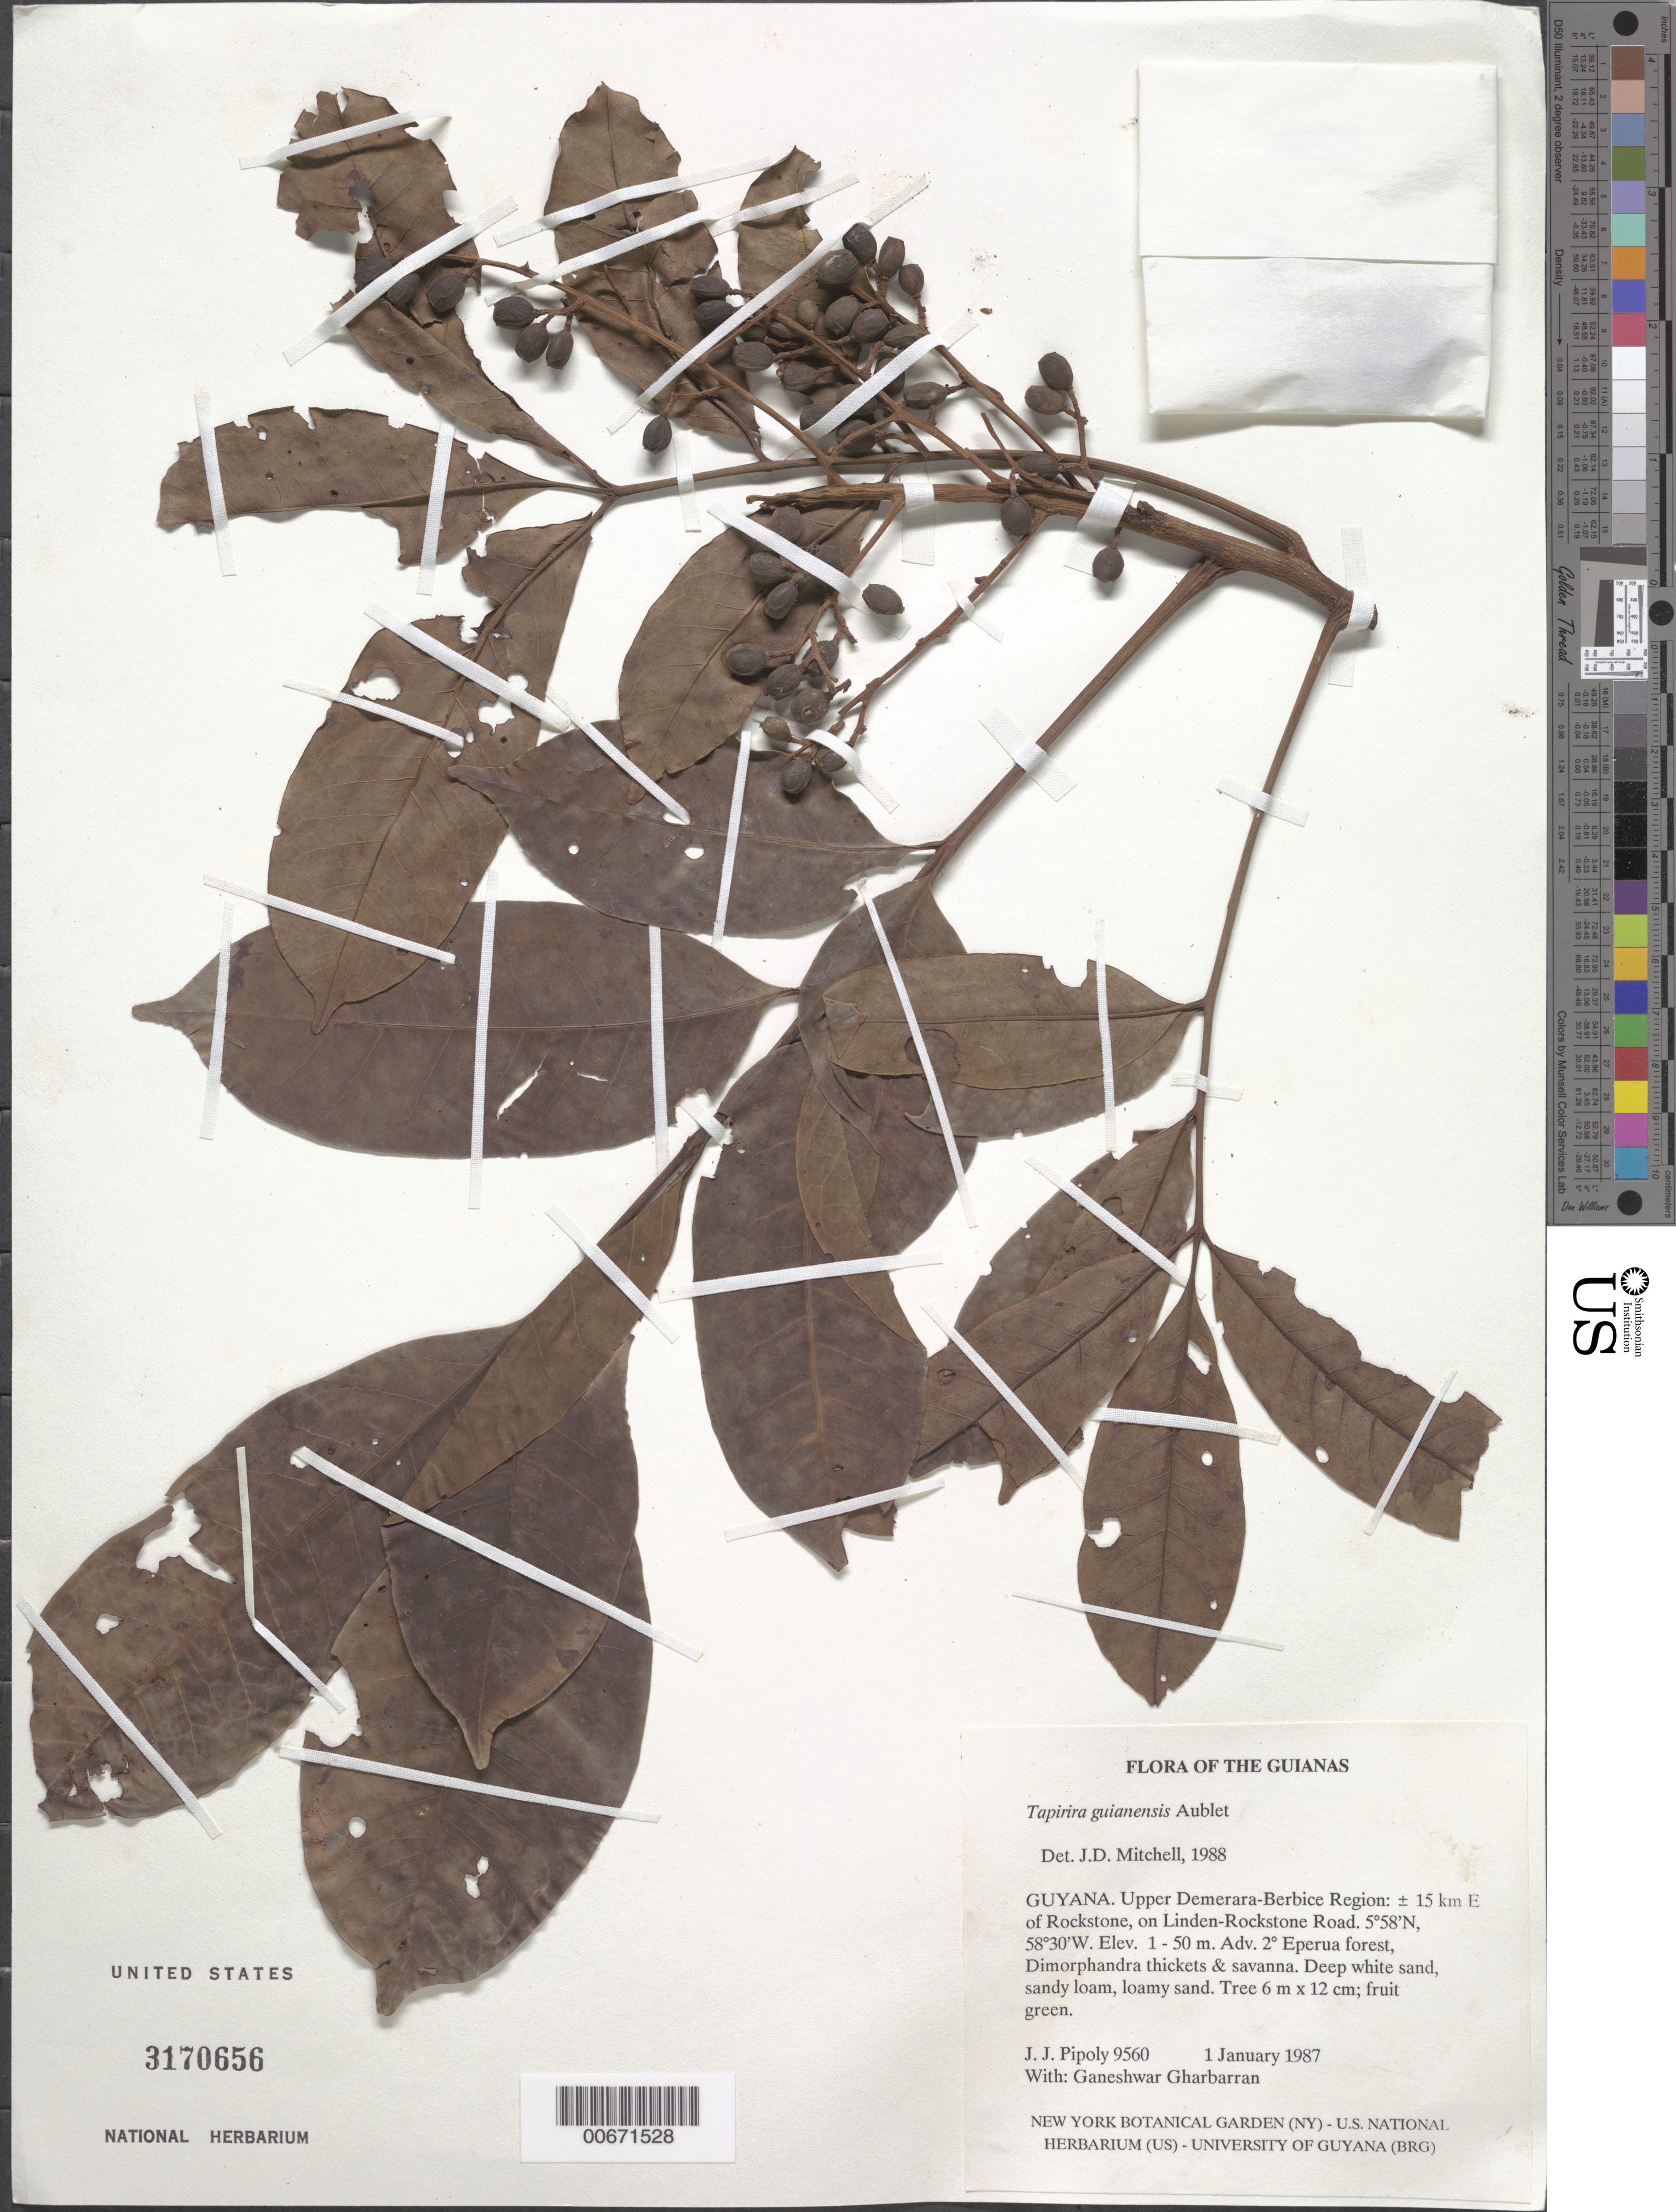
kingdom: Plantae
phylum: Tracheophyta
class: Magnoliopsida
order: Sapindales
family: Anacardiaceae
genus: Tapirira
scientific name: Tapirira guianensis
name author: Aubl.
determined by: Mitchell, John D.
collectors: J. J. Pipoly & G. Gharbarran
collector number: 9560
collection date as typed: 11 January 1987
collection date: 1987-01-11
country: Guyana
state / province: U. Demerara-Berbice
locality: ±15 km E of Rockstone, on Linden-Rockstone Road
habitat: Adv. secondary Eperua forest, Dimorphandra thickets & savanna. Deep white sand, sandy loam, loamy sand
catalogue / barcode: US 3170656